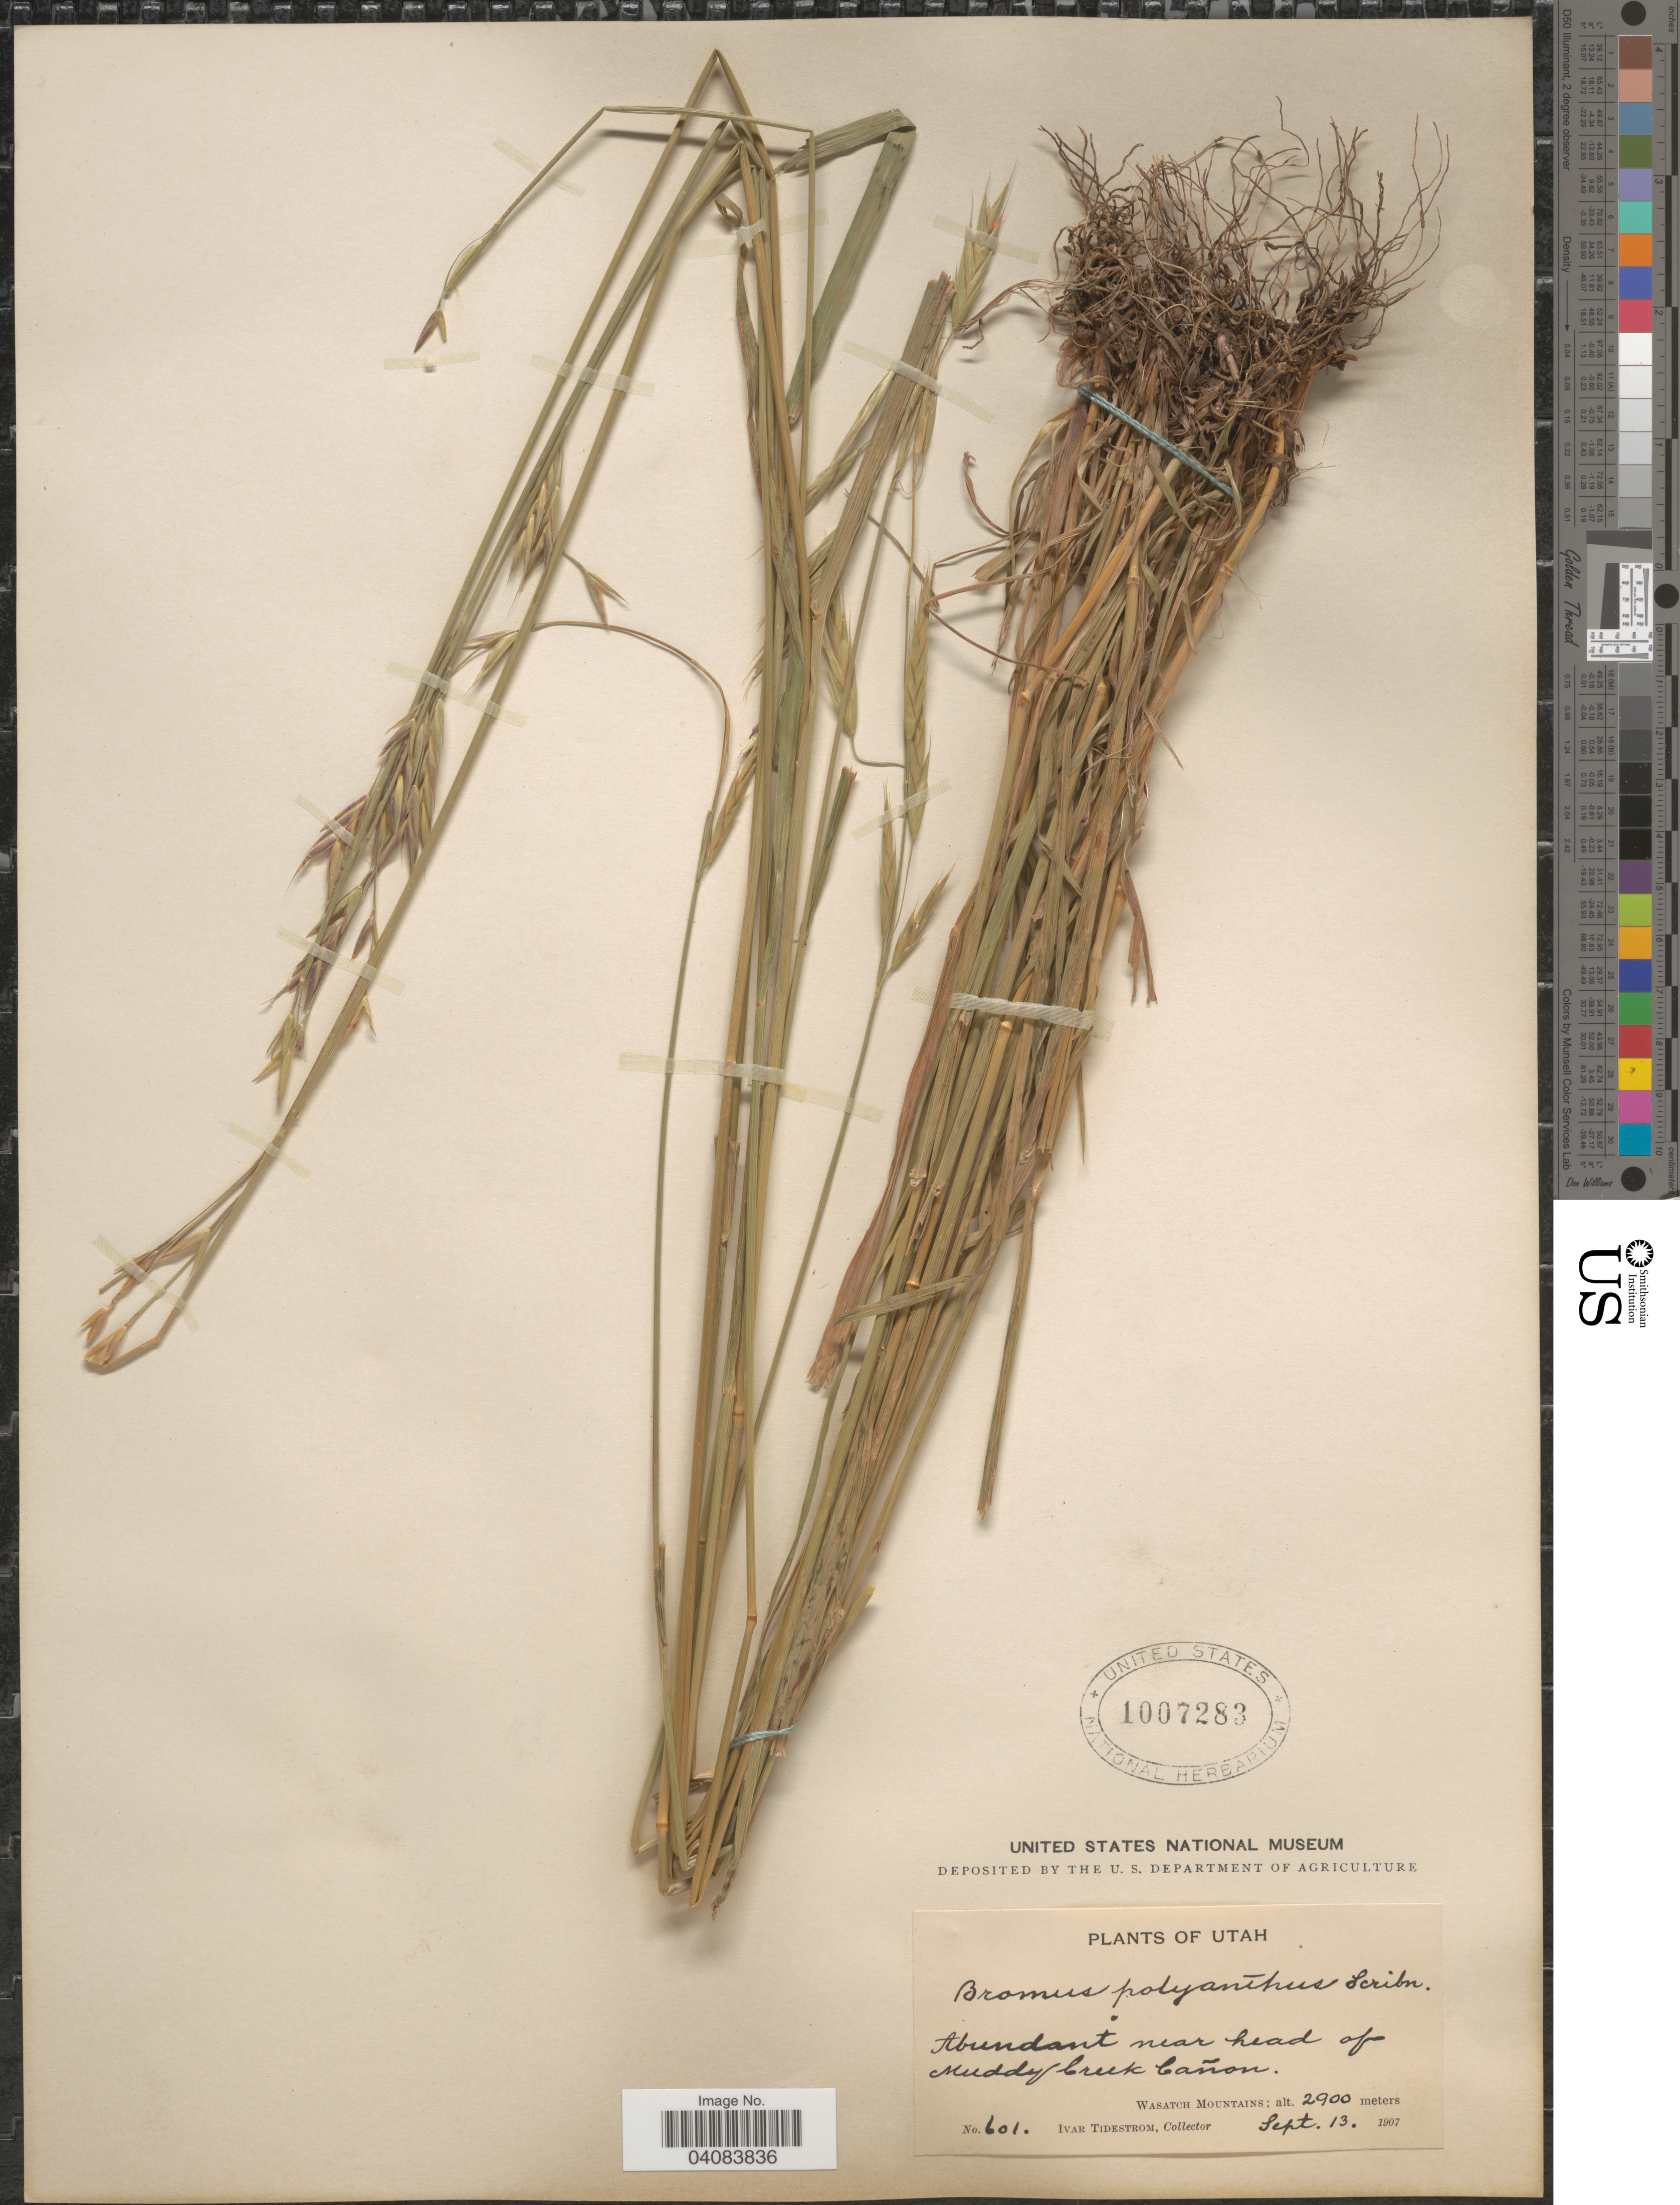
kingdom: Plantae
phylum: Tracheophyta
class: Liliopsida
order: Poales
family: Poaceae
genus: Bromus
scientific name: Bromus polyanthus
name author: Scribn. ex Shear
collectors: I. F. Tidestrom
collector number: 601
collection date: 1907-09-13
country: United States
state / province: Utah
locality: Abundant near head of Muddy Creek Cañon. Wasatch Mountains.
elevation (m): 2900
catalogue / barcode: US 1007283